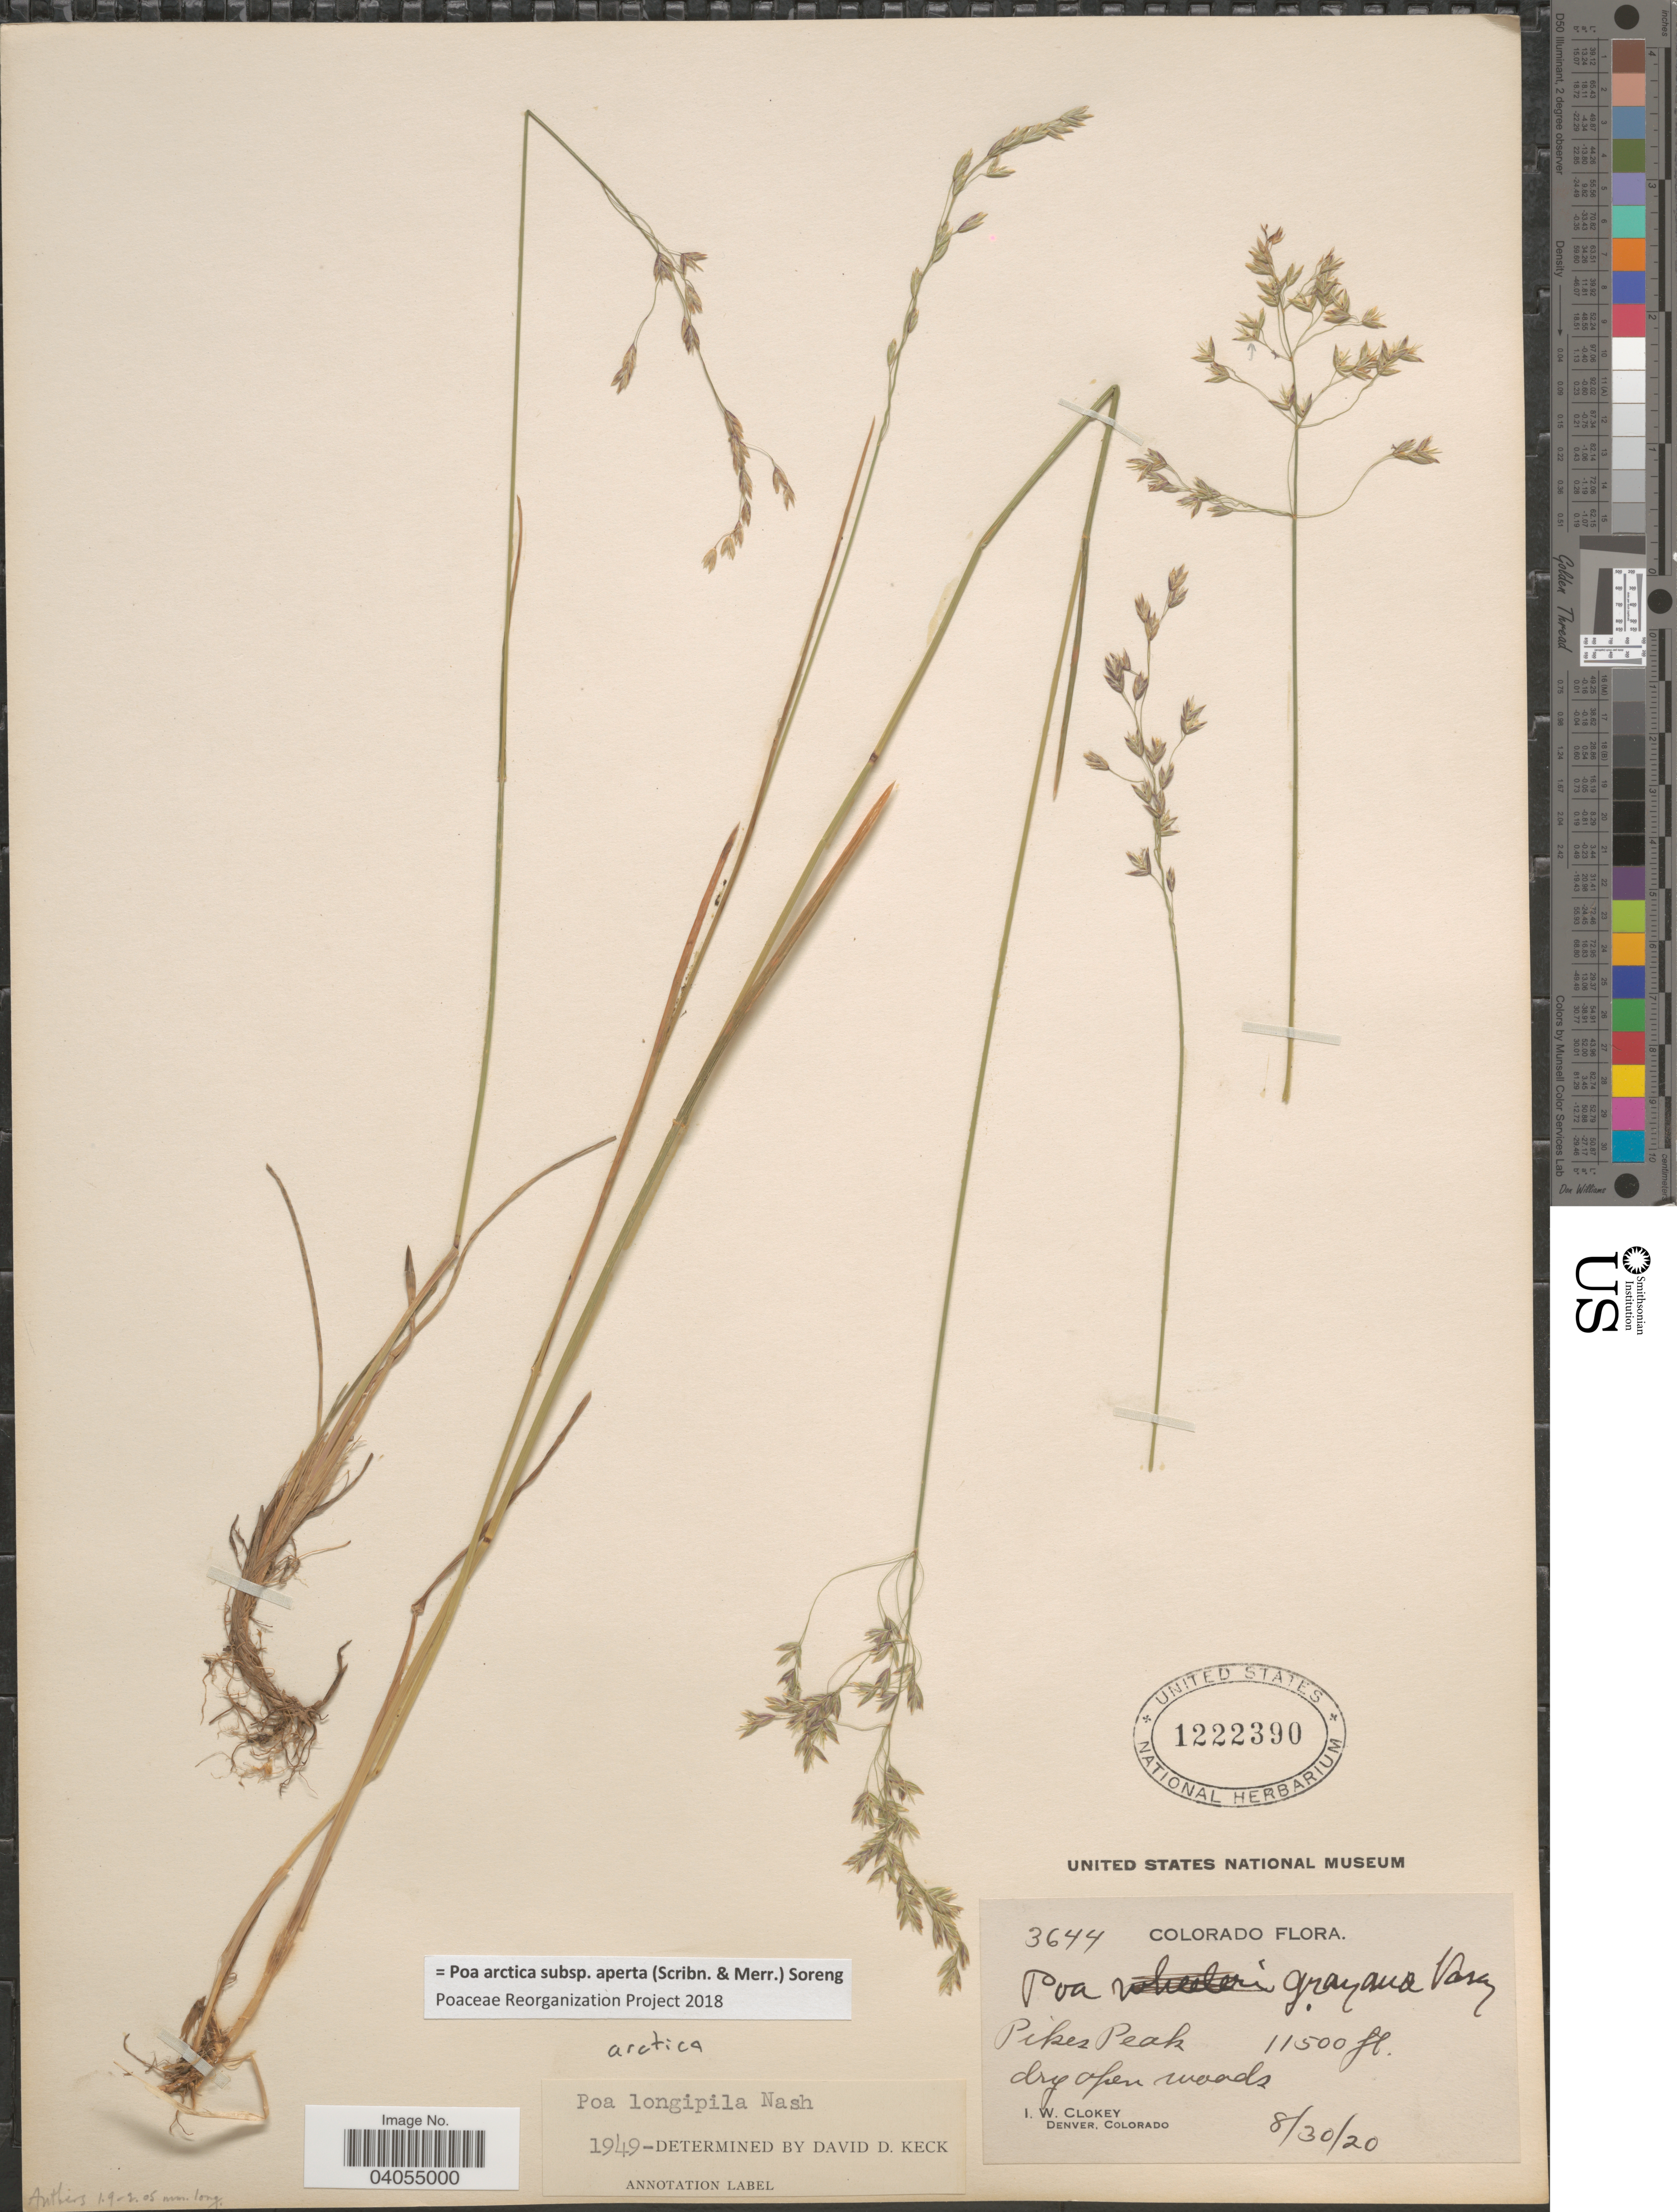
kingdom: Plantae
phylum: Tracheophyta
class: Liliopsida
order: Poales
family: Poaceae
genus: Poa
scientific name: Poa arctica subsp. aperta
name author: (Scribn. & Merr.) Soreng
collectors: I. W. Clokey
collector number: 3644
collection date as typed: Transcribed d/m/y: 30/8/20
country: United States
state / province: Colorado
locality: Pikes Peak.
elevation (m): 3505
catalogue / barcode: US 1222390